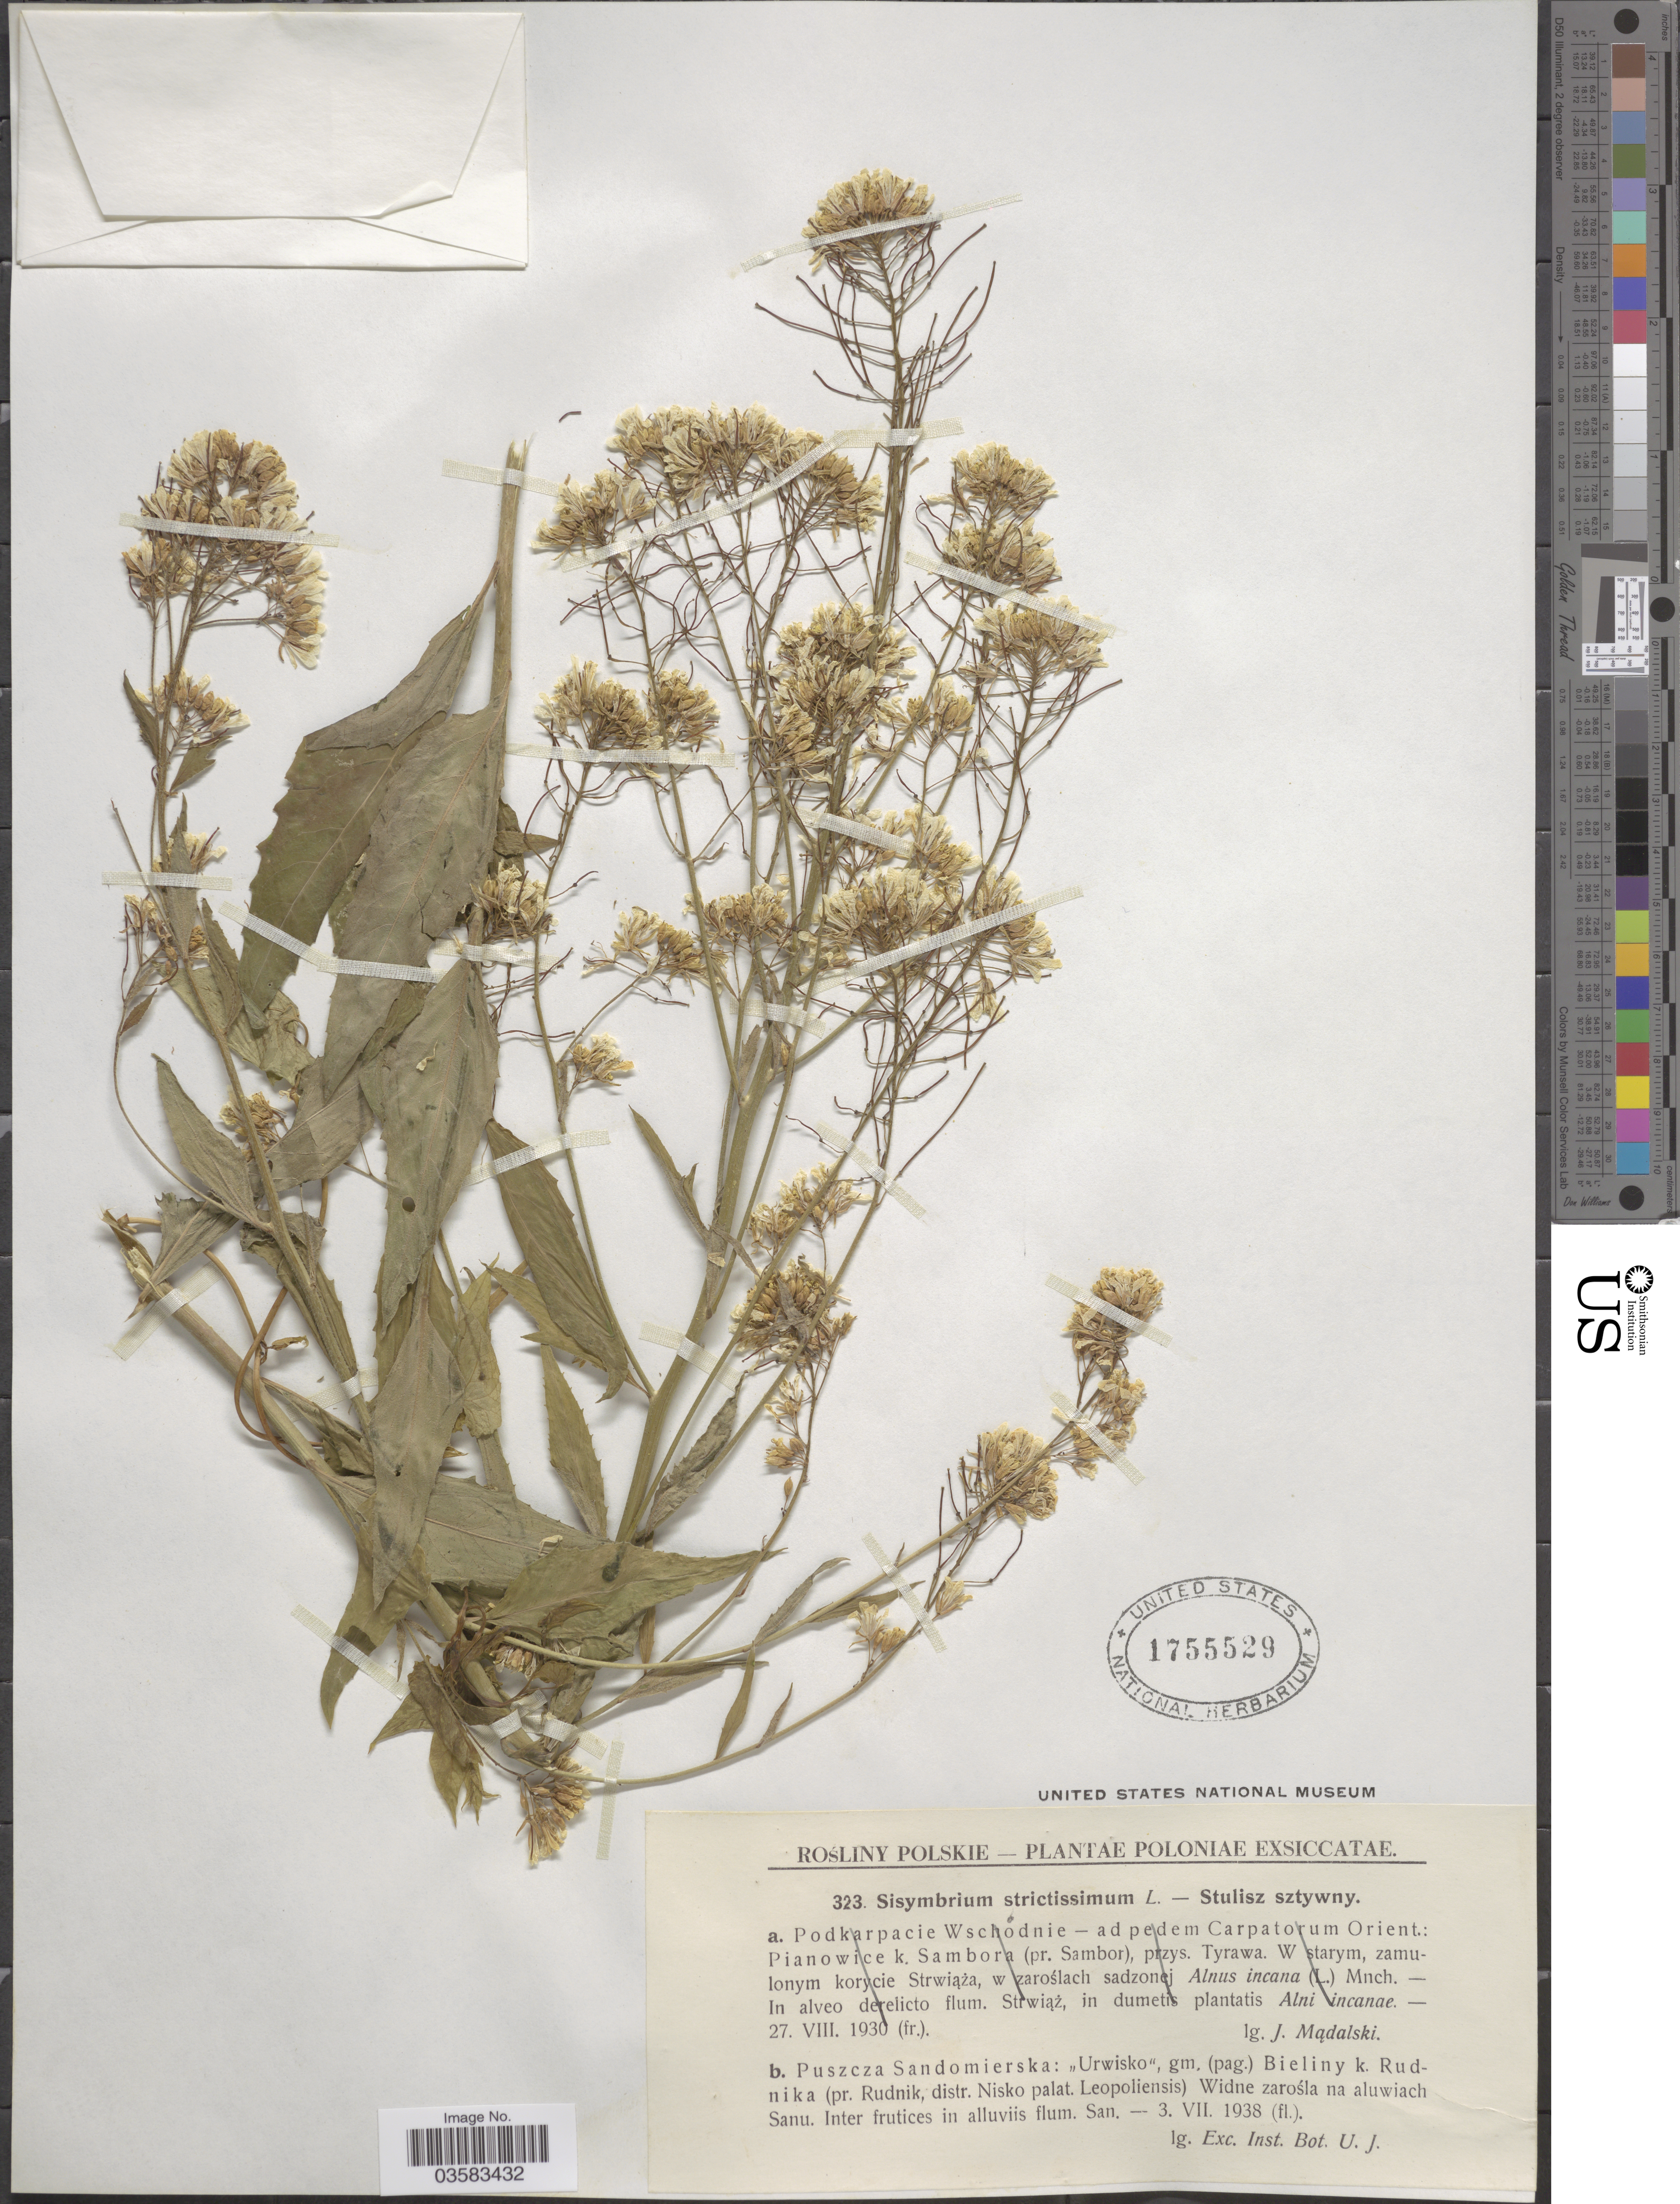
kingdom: Plantae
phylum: Tracheophyta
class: Magnoliopsida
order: Brassicales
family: Brassicaceae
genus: Sisymbrium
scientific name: Sisymbrium strictissimum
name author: L.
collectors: Exch. Inst. Bot. U.J.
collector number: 323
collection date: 1938-07-03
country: Poland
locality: Poloniæ. Puszcza Sandomierska: "Urwisko", gm (pag.) Bieliny k. Rudnika (pr. Rudnik, distr. Nisko palat. Leopoliensis) Widne zarosla na aluwiach Sanu.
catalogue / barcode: US 1755529